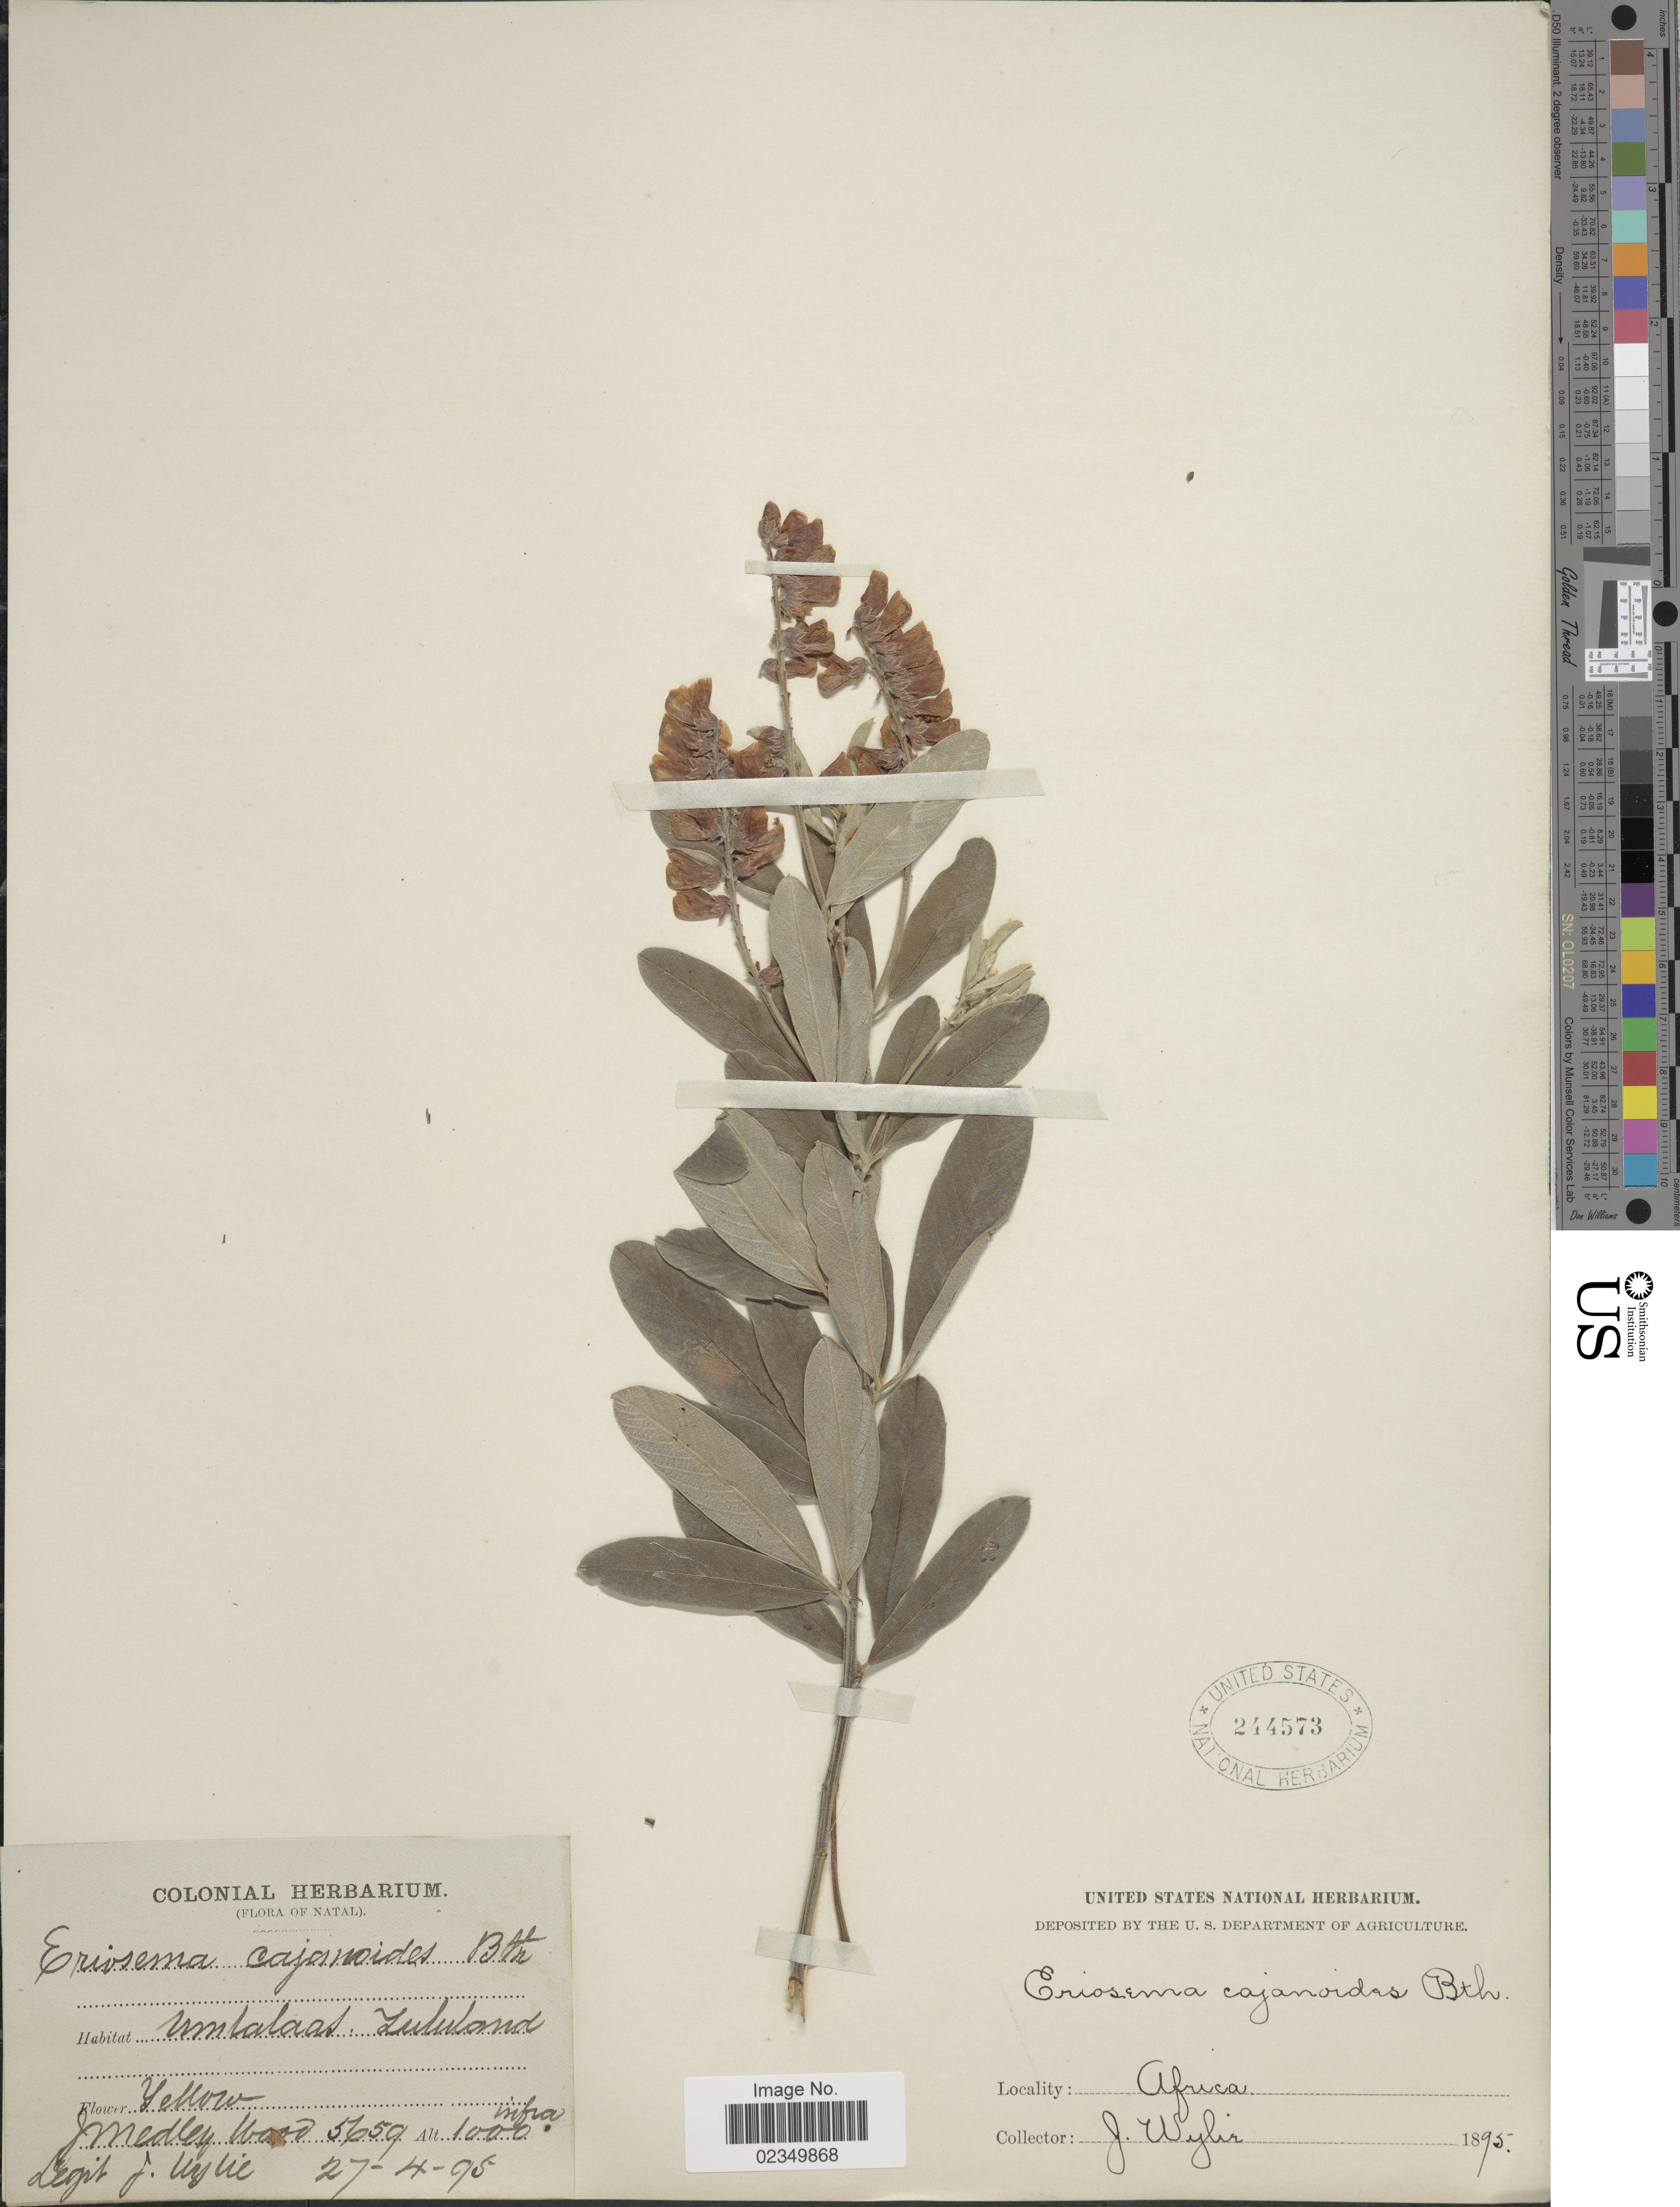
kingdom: Plantae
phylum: Tracheophyta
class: Magnoliopsida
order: Fabales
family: Fabaceae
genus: Eriosema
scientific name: Eriosema cajanoides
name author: (Guill. & Perr.) Hook. f.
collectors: J. Wylie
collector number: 5659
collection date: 1895-04-27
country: South Africa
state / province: KwaZulu-Natal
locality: Natal, Umlalaas, Zululand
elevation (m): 305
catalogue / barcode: US 244573